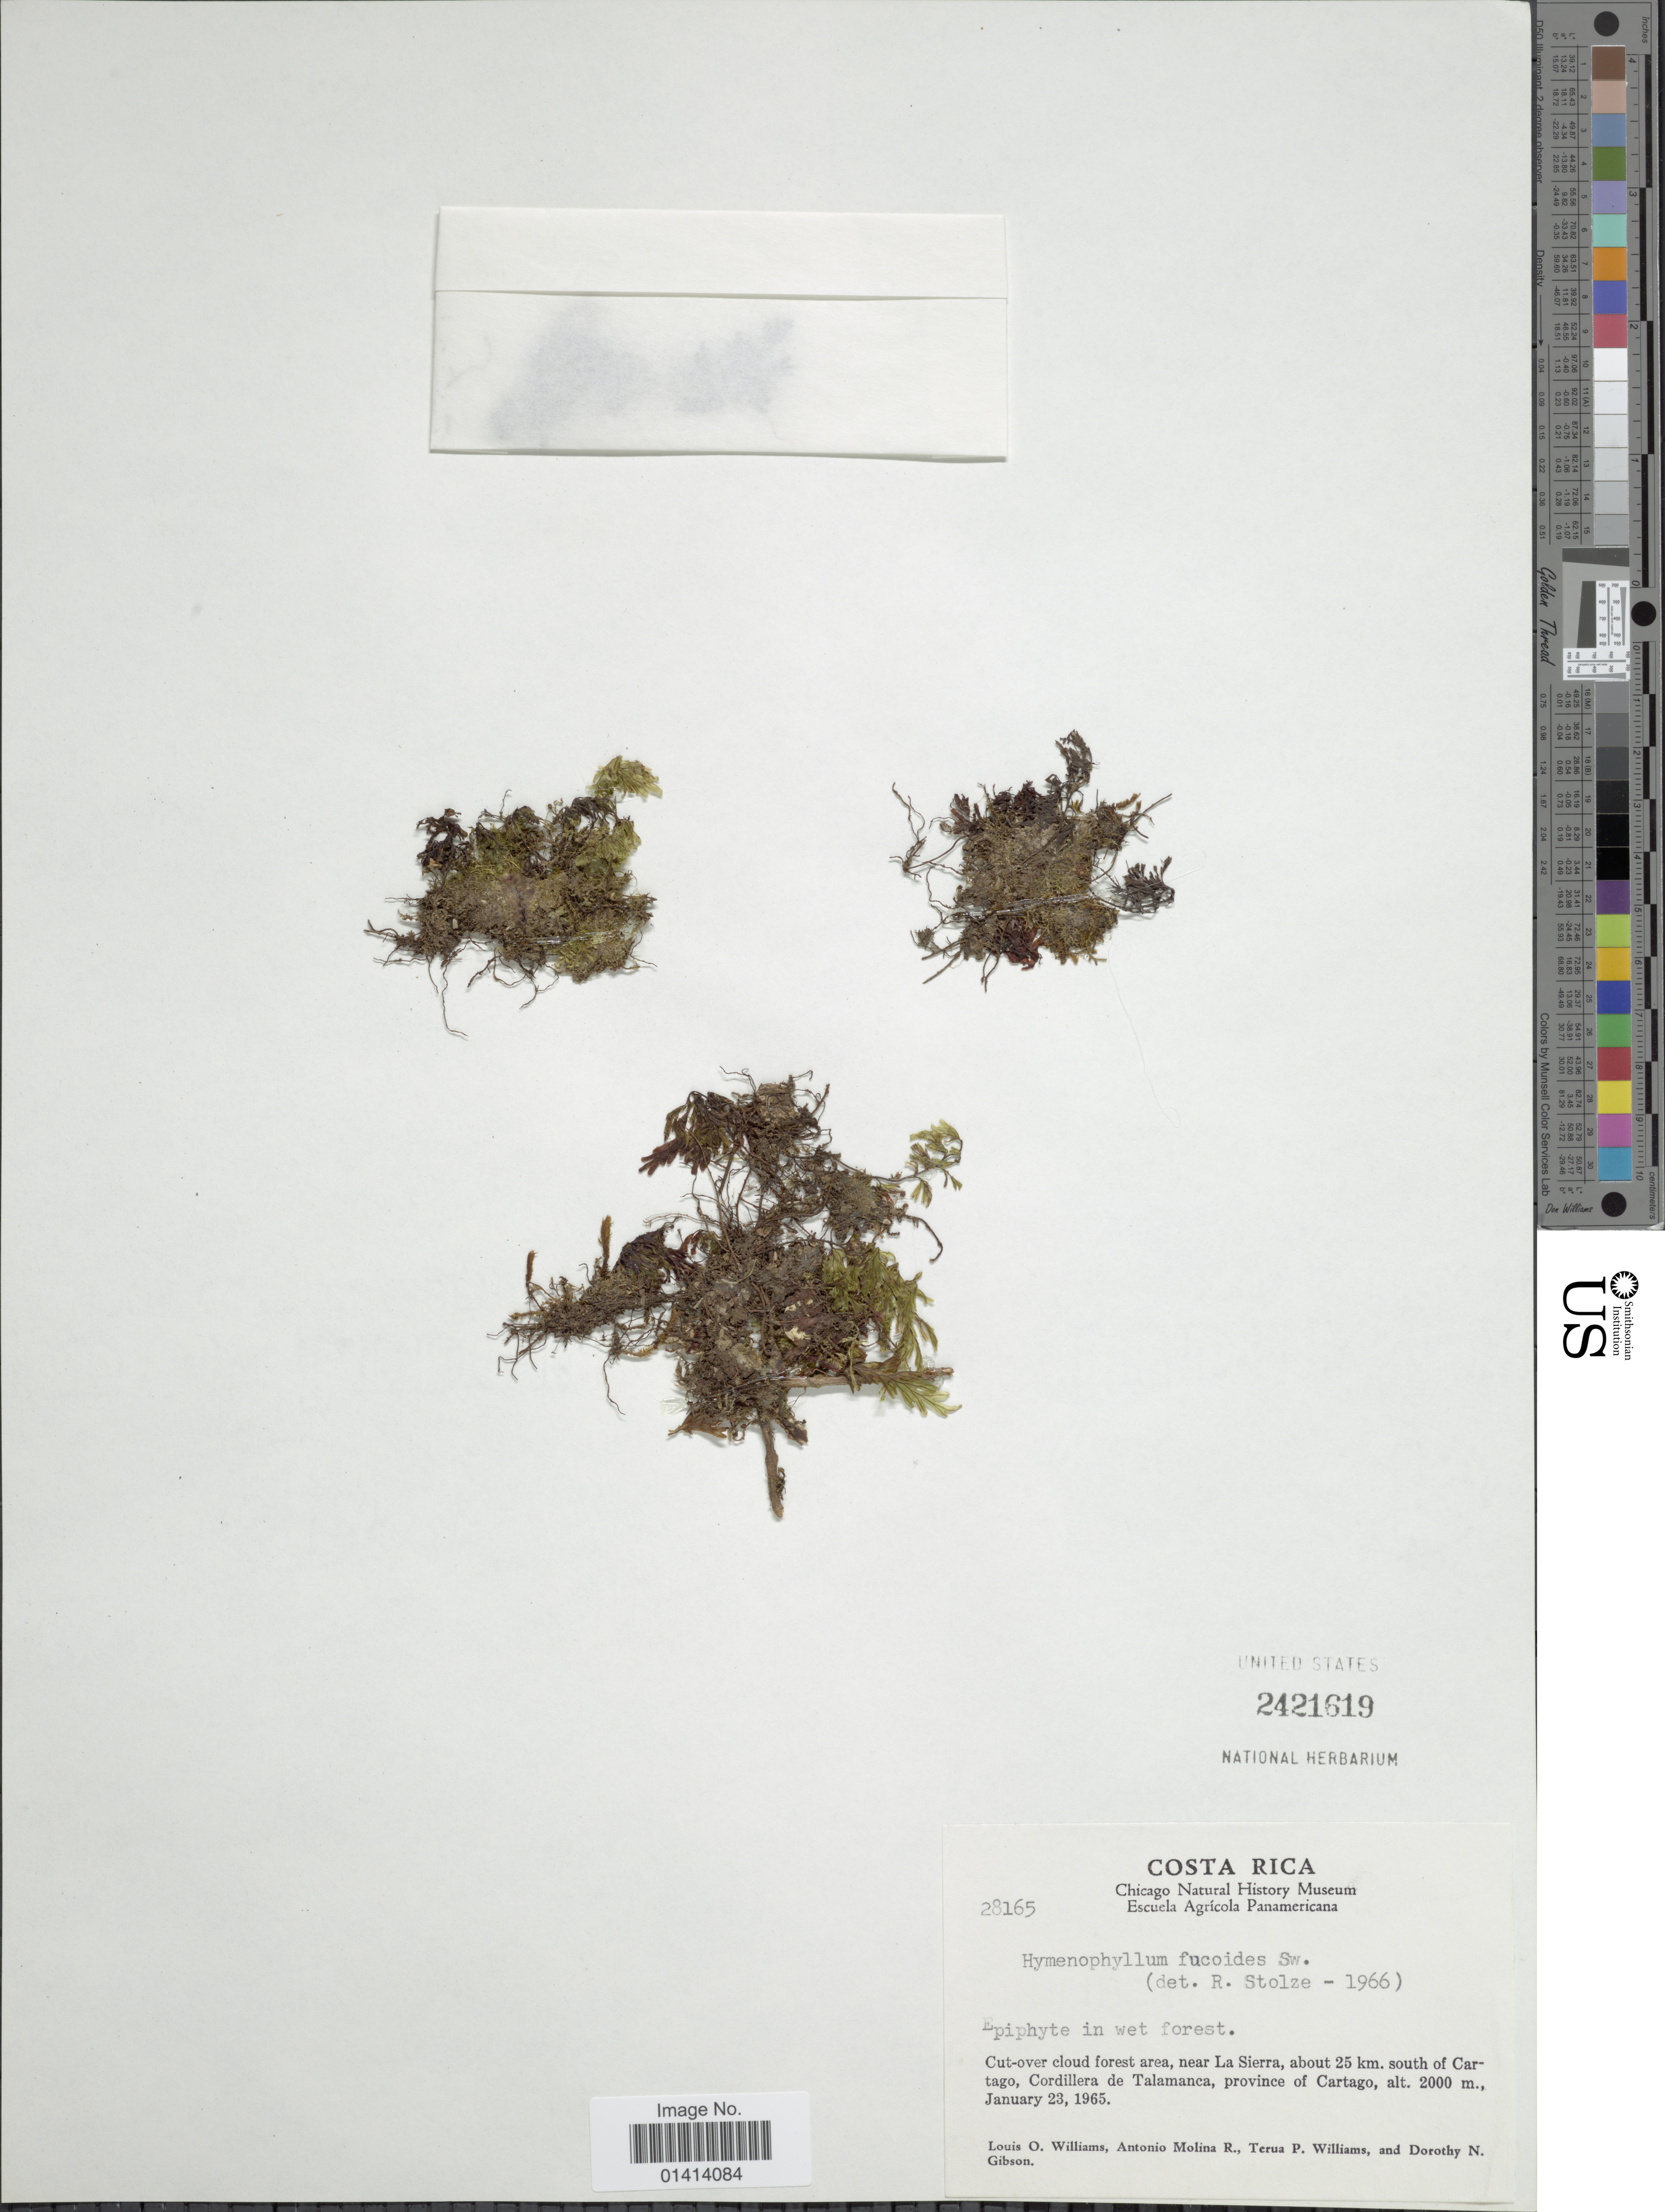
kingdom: Plantae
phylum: Tracheophyta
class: Polypodiopsida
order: Hymenophyllales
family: Hymenophyllaceae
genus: Hymenophyllum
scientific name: Hymenophyllum fucoides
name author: (Sw.) Sw.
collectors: L. O. Williams, A. Molina R., T. P. Williams & D. N. Gibson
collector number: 28165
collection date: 1965-01-23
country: Costa Rica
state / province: Cartago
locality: Near La Sierra, about 25 km. south of Cartago, Cordillera de Talamanca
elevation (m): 2000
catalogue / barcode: US 2421619